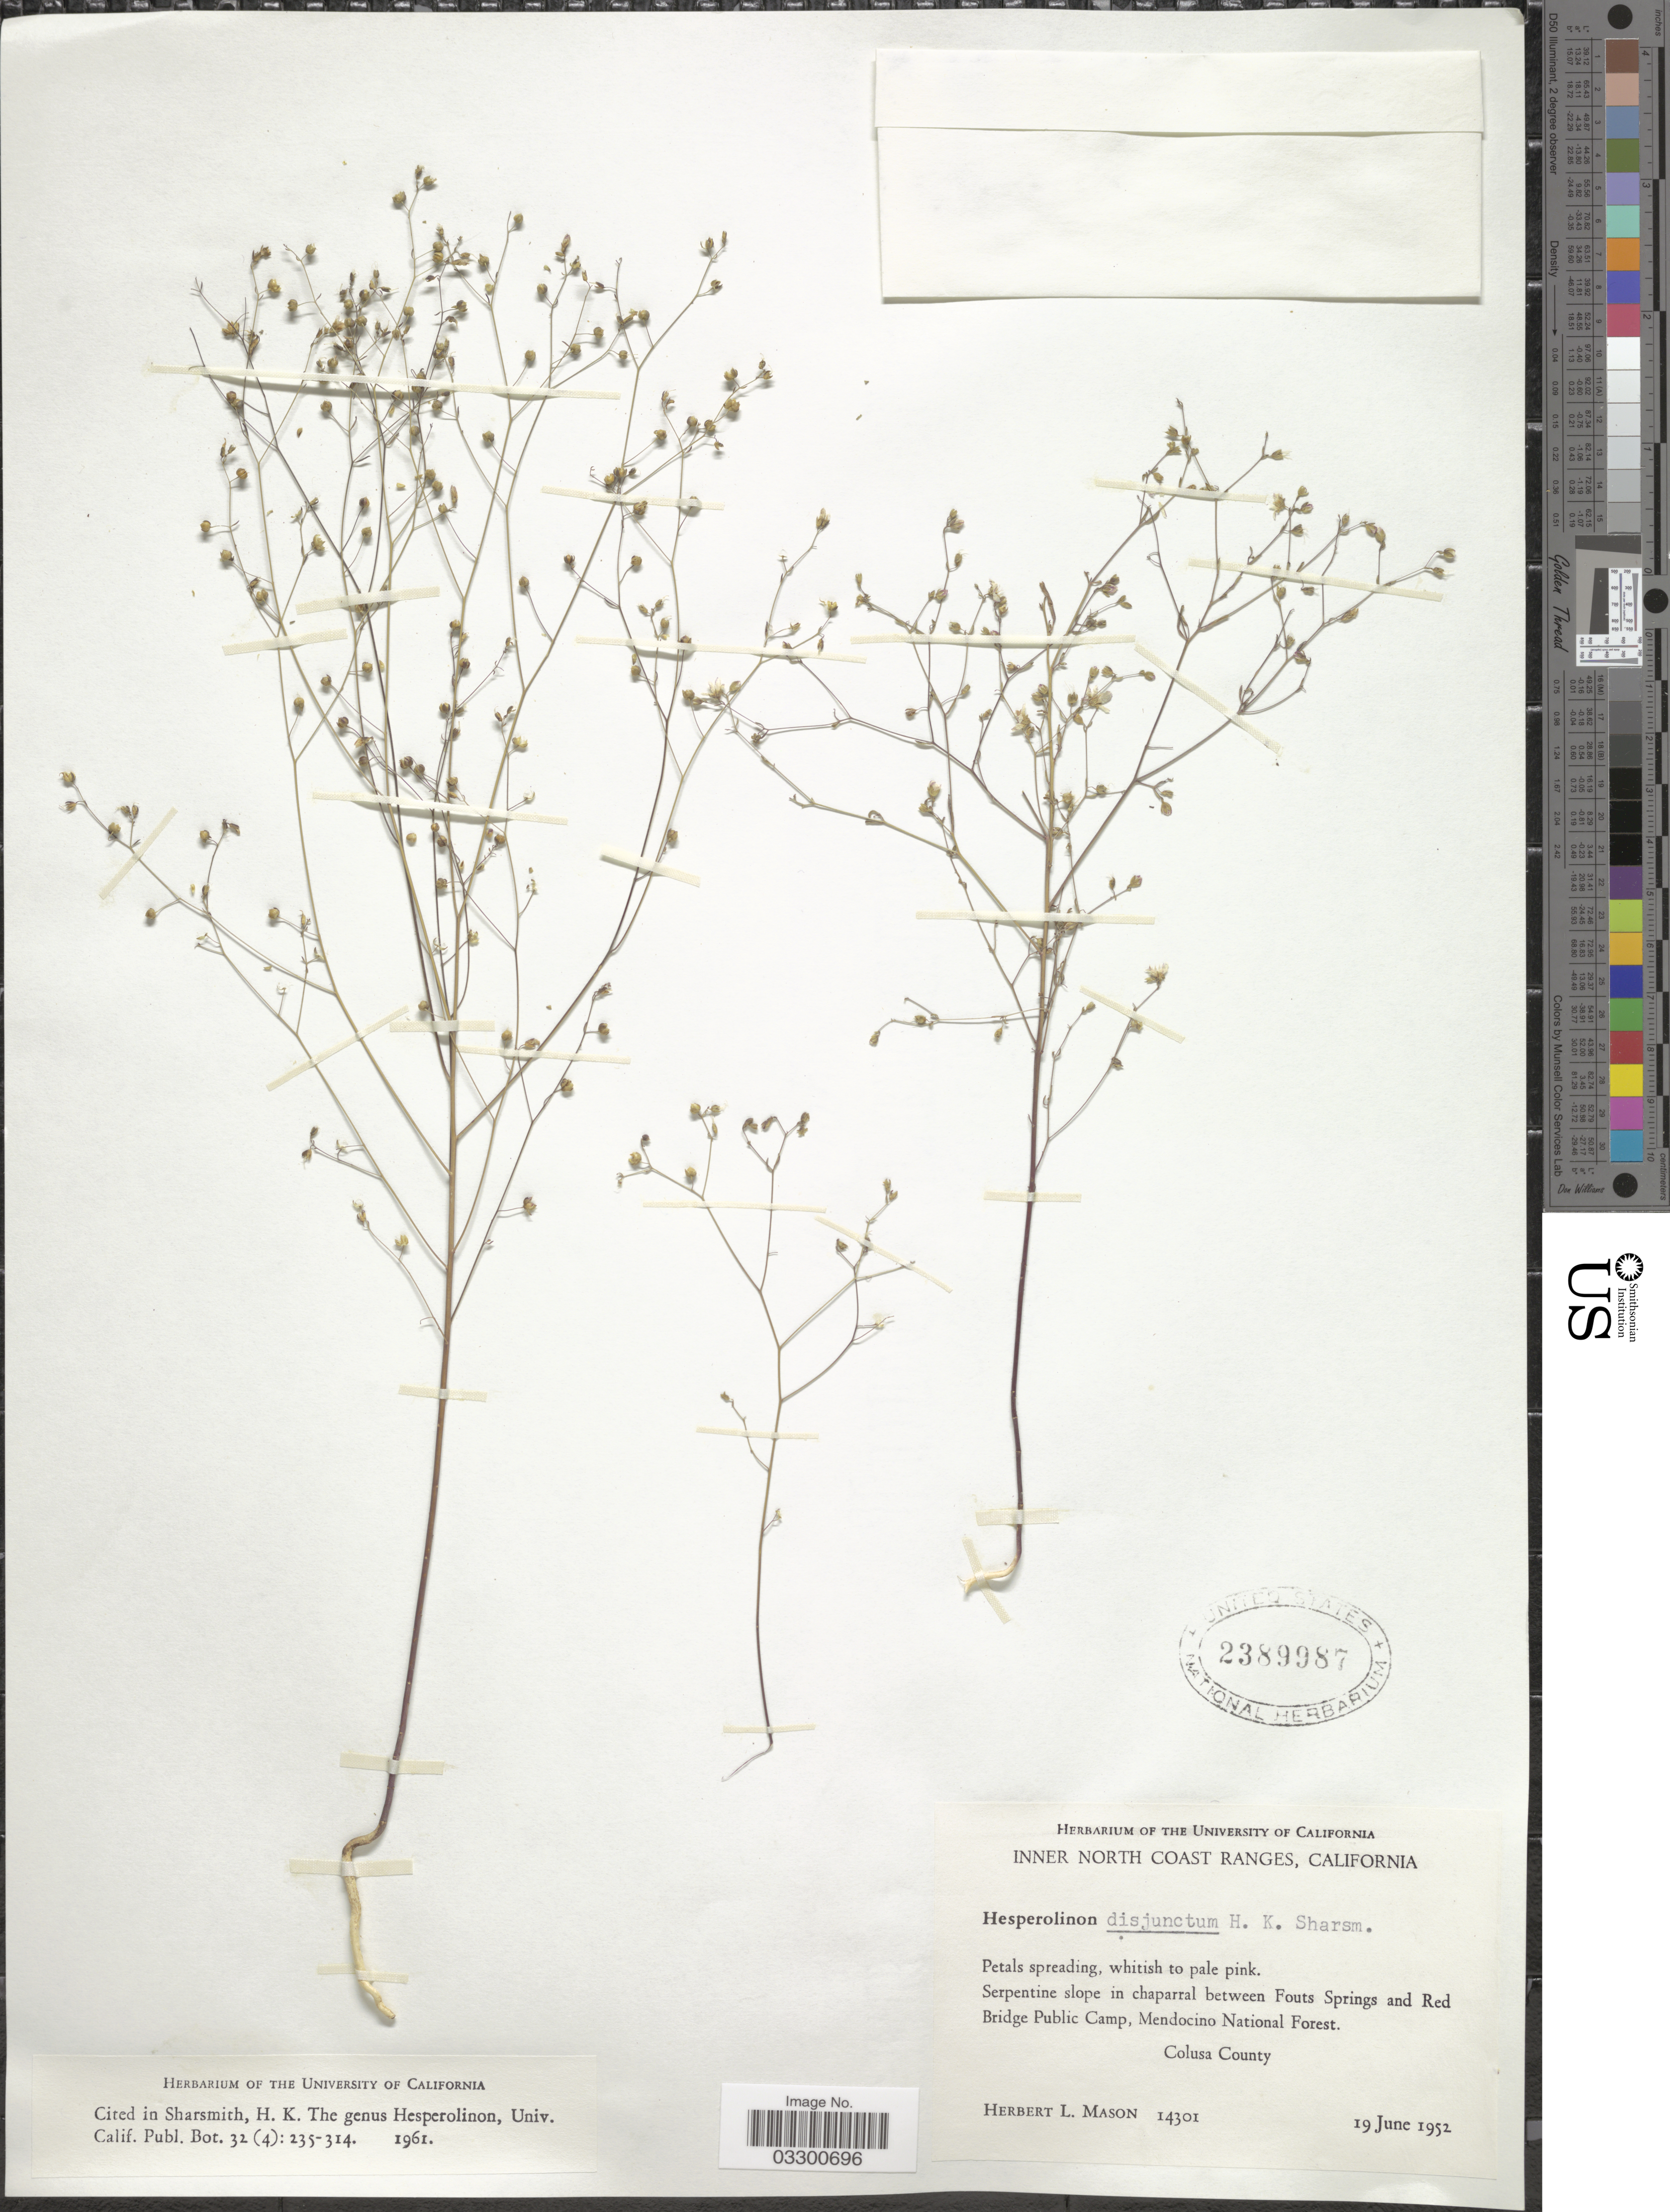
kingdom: Plantae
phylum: Tracheophyta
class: Magnoliopsida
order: Malpighiales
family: Linaceae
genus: Linum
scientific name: Linum disjunctum (H. Sharsm.) comb. nov. ined.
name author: (H. Sharsm.)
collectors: H. L. Mason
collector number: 14301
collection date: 1952-06-19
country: United States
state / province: California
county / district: Colusa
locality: Inner North Coast Ranges. Between Fouts Springs and Red Bridge Public Camp, Mendocino National Forest. Colusa County.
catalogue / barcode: US 2389987